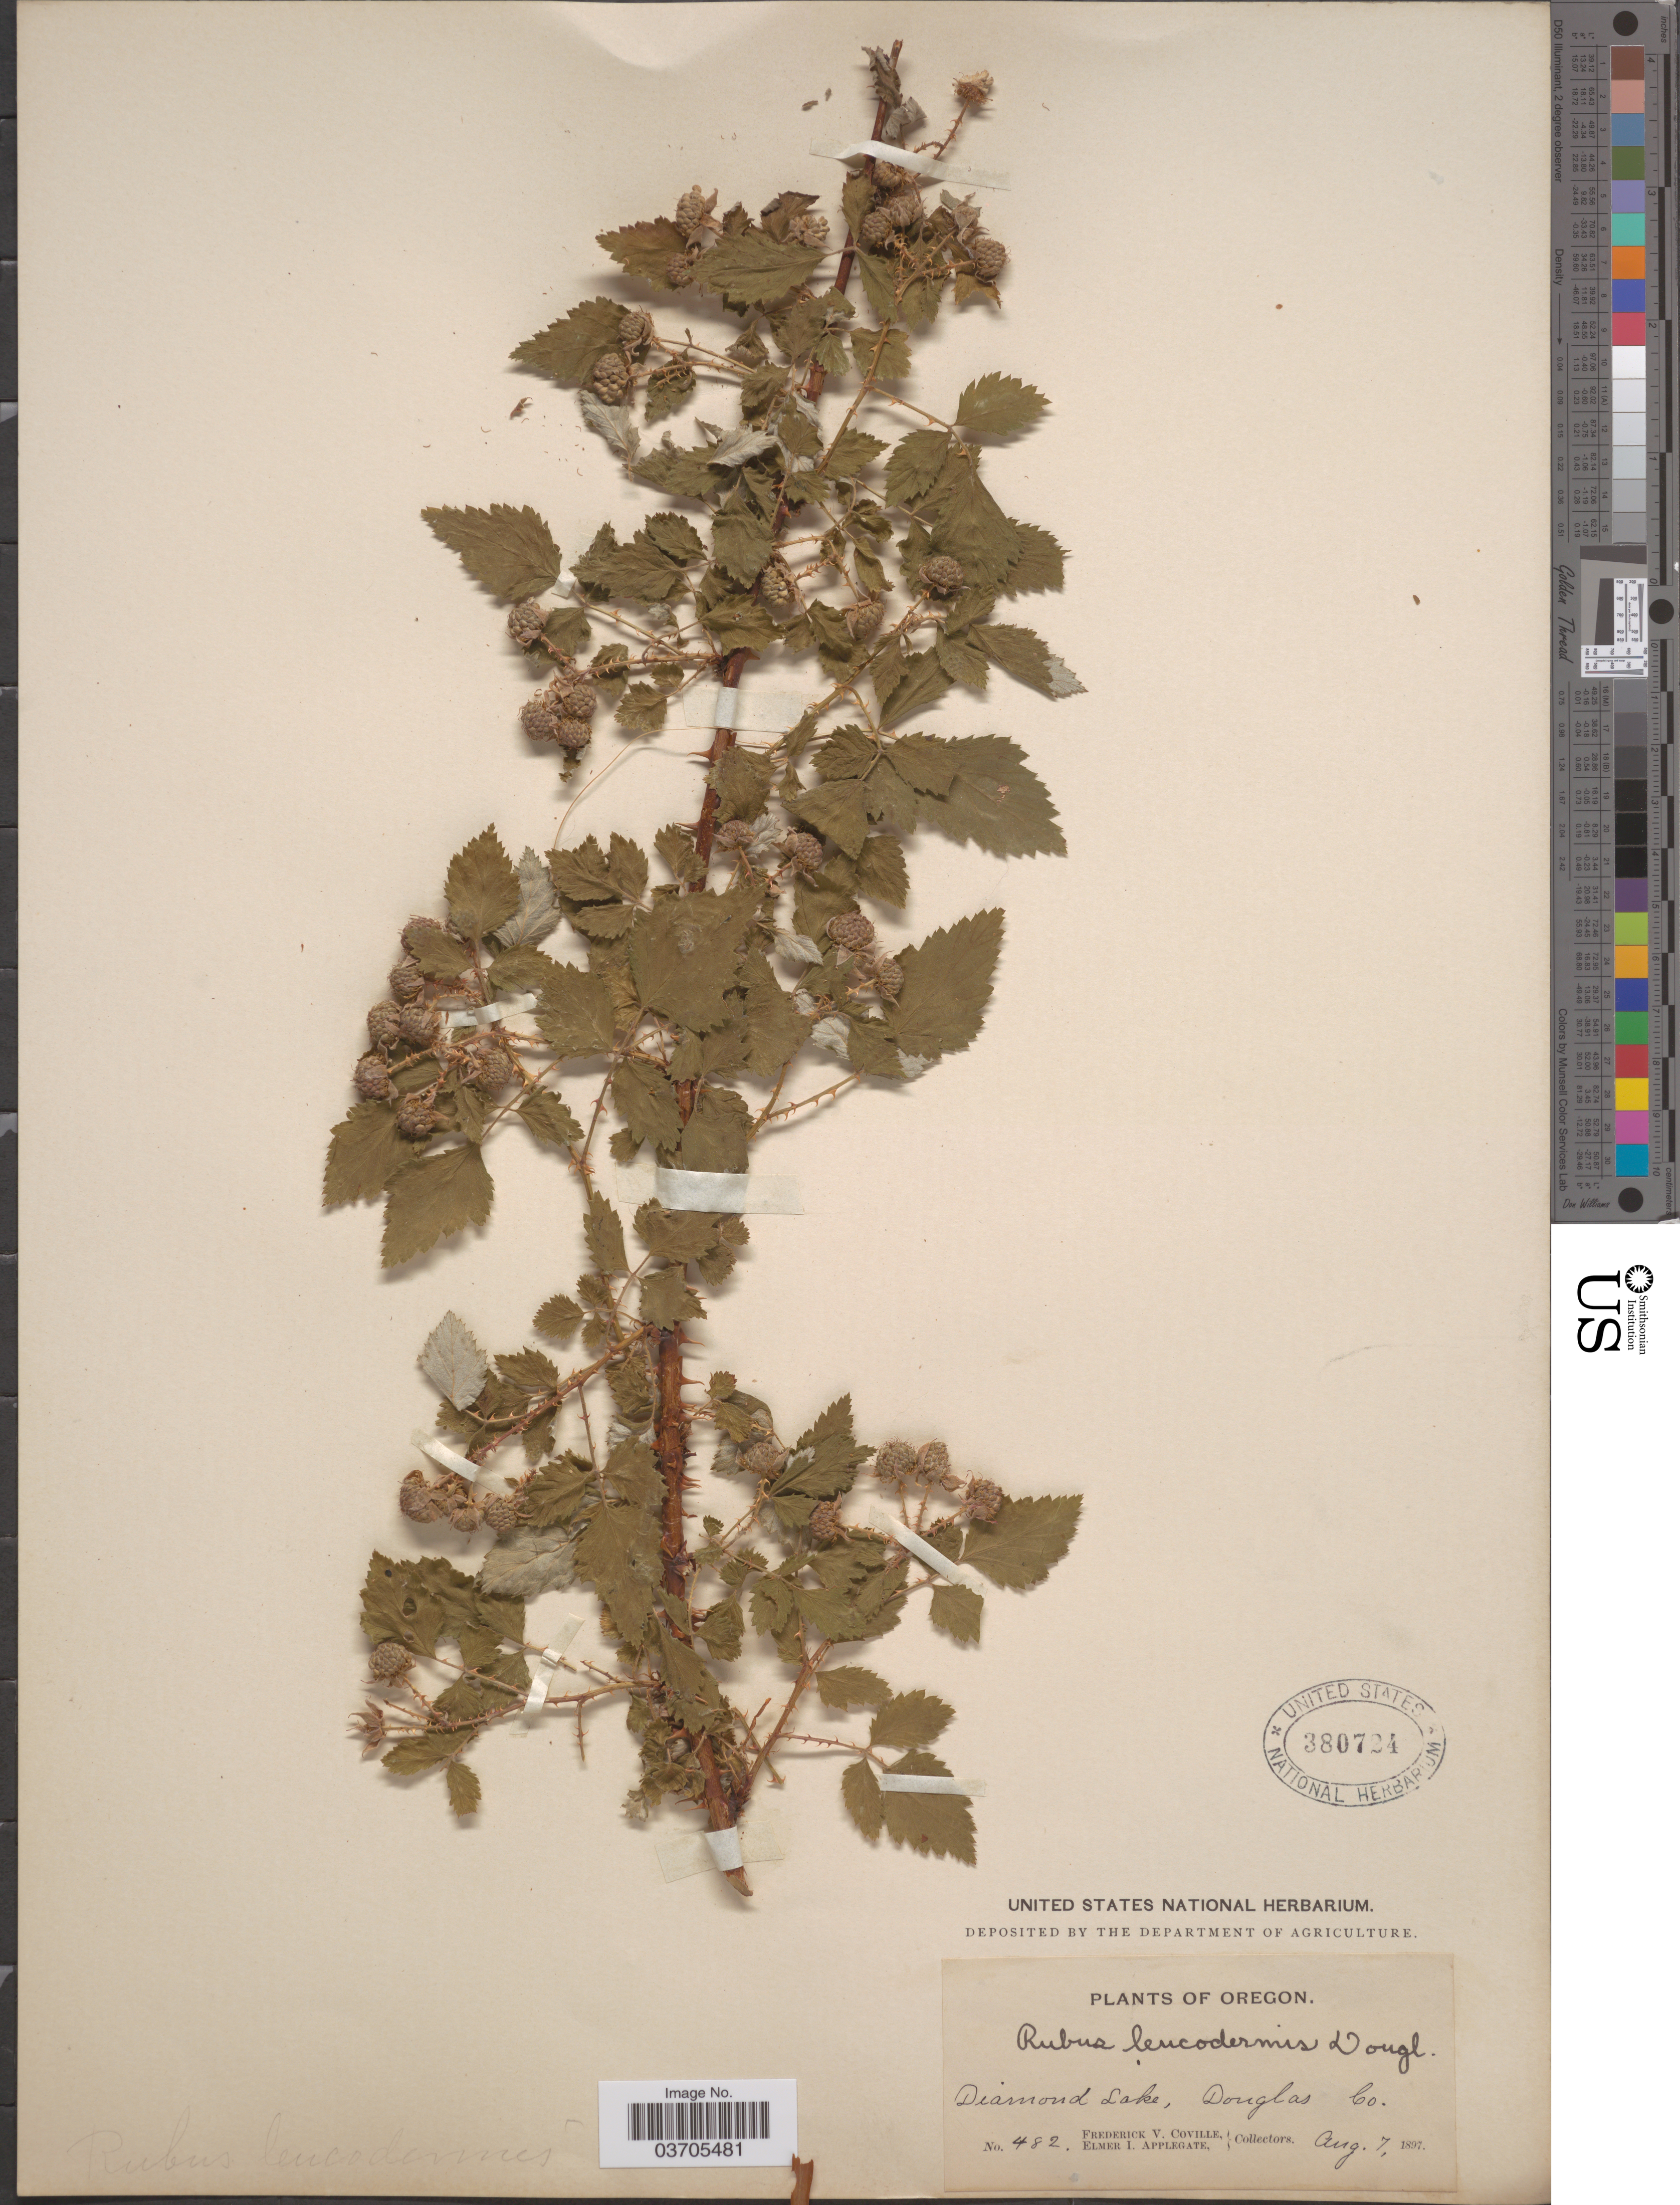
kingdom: Plantae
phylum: Tracheophyta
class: Magnoliopsida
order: Rosales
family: Rosaceae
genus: Rubus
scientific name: Rubus leucodermis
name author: Douglas ex Torr. & A. Gray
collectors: F. V. Coville & E. I. Applegate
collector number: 482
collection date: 1897-08-07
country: United States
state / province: Oregon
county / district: Douglas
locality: Diamond Lake, Douglas Co.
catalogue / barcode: US 380724